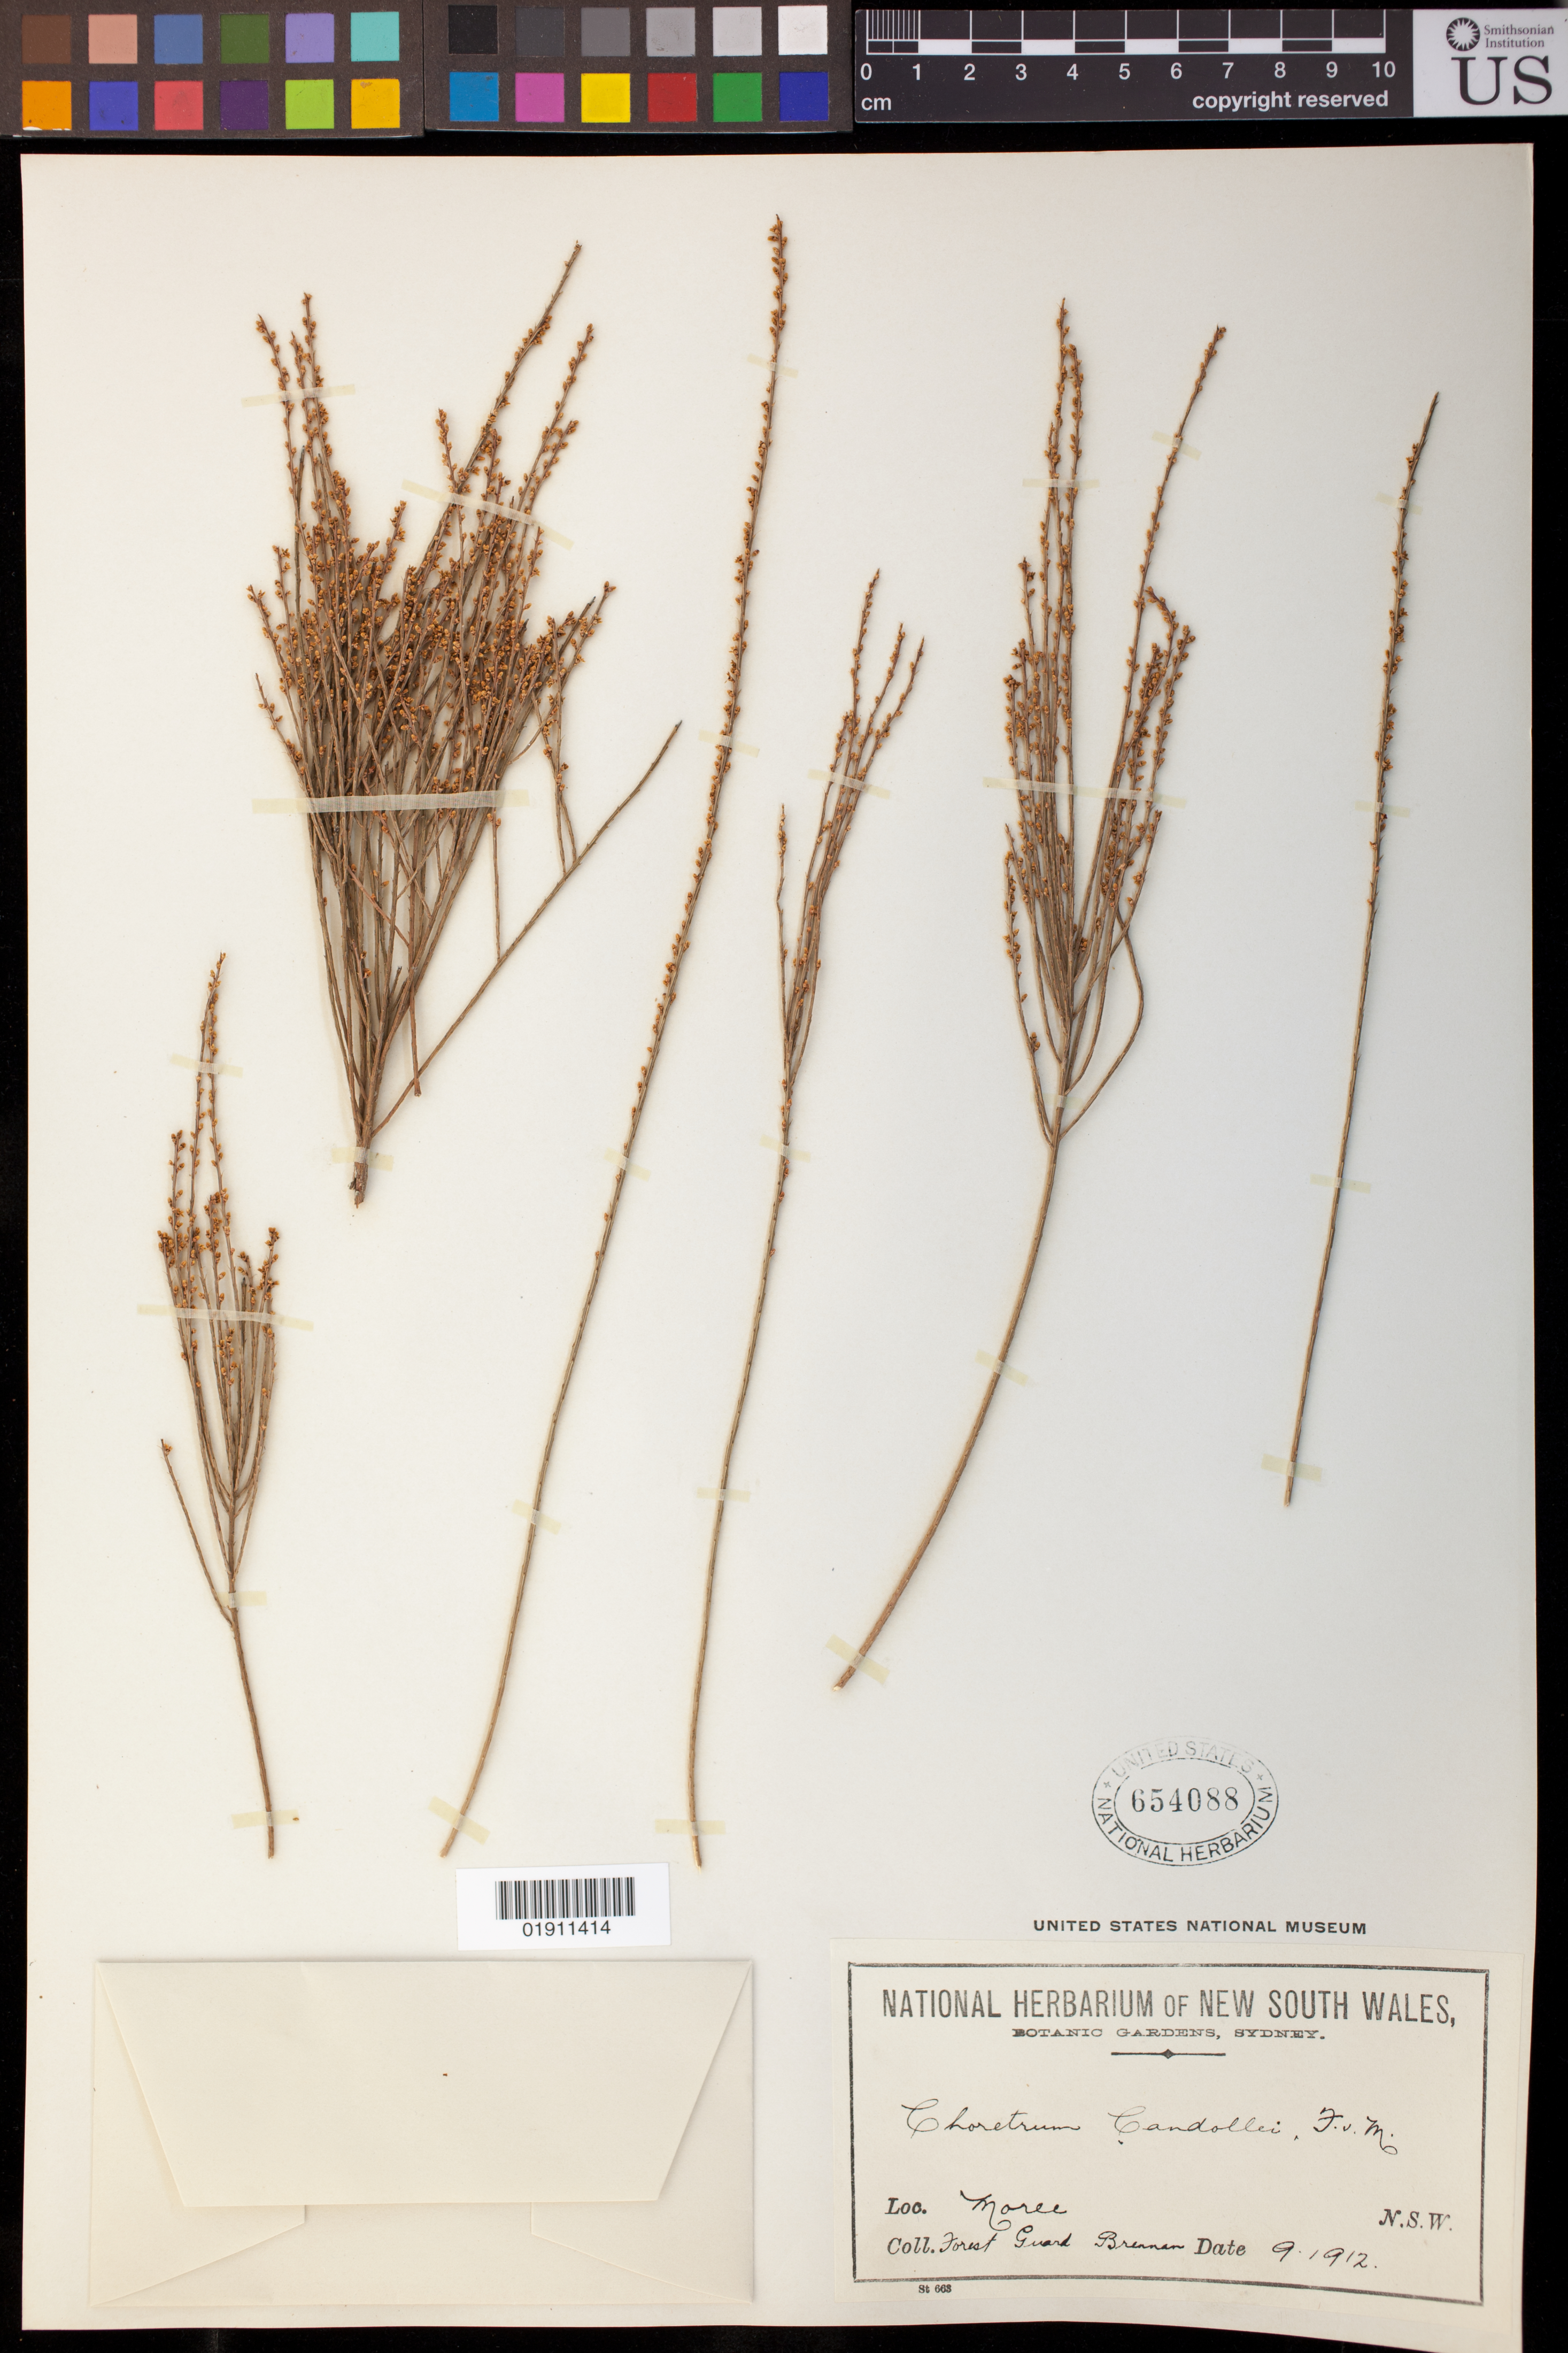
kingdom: Plantae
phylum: Tracheophyta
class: Magnoliopsida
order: Santalales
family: Amphorogynaceae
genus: Choretrum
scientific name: Choretrum candollei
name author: F. Muell. ex Benth.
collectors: Forest Guard Brennan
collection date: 1912-09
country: Australia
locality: Moree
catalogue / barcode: US 654088